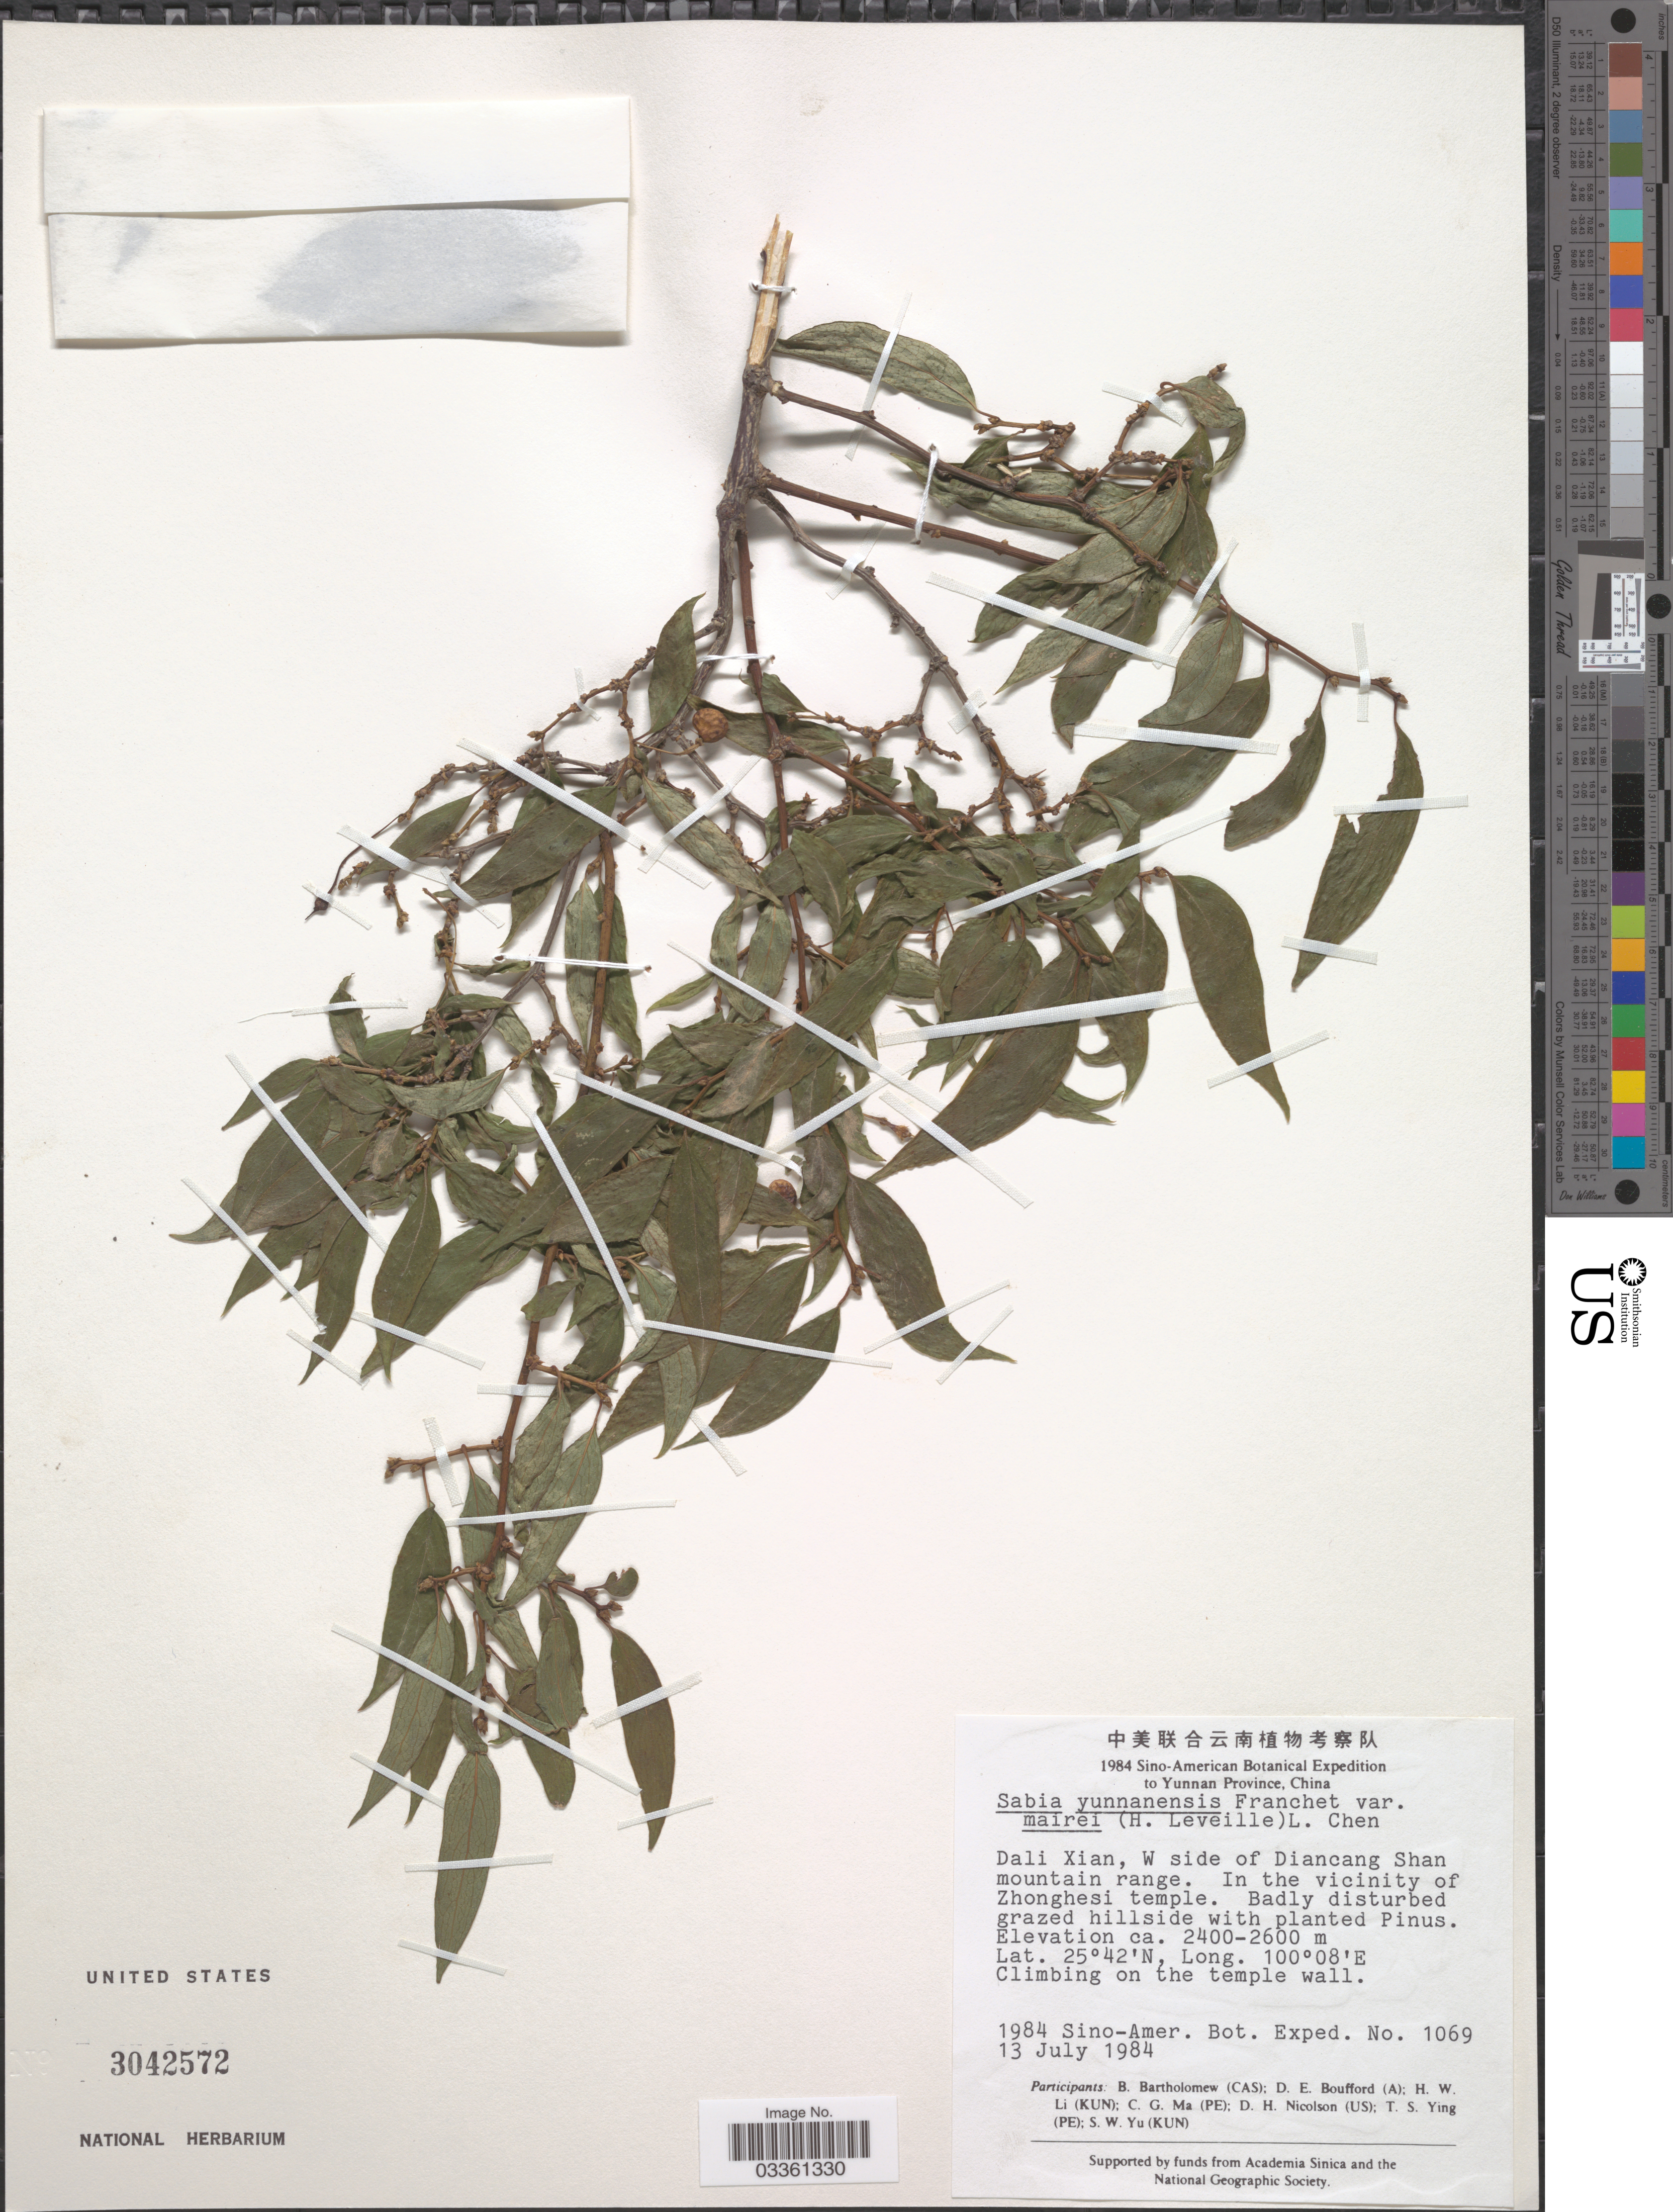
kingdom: Plantae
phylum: Tracheophyta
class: Magnoliopsida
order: Proteales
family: Sabiaceae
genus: Sabia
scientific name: Sabia yunnanensis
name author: Franch.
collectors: Sino-Amer. Bot. Exped. 1984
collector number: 1069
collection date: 1984-07-13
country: China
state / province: Yunnan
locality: Dali Xian, W side of Diancang Shan mountain range. In the vicinity of Zhonghesi temple.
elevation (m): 2400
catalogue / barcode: US 3042572